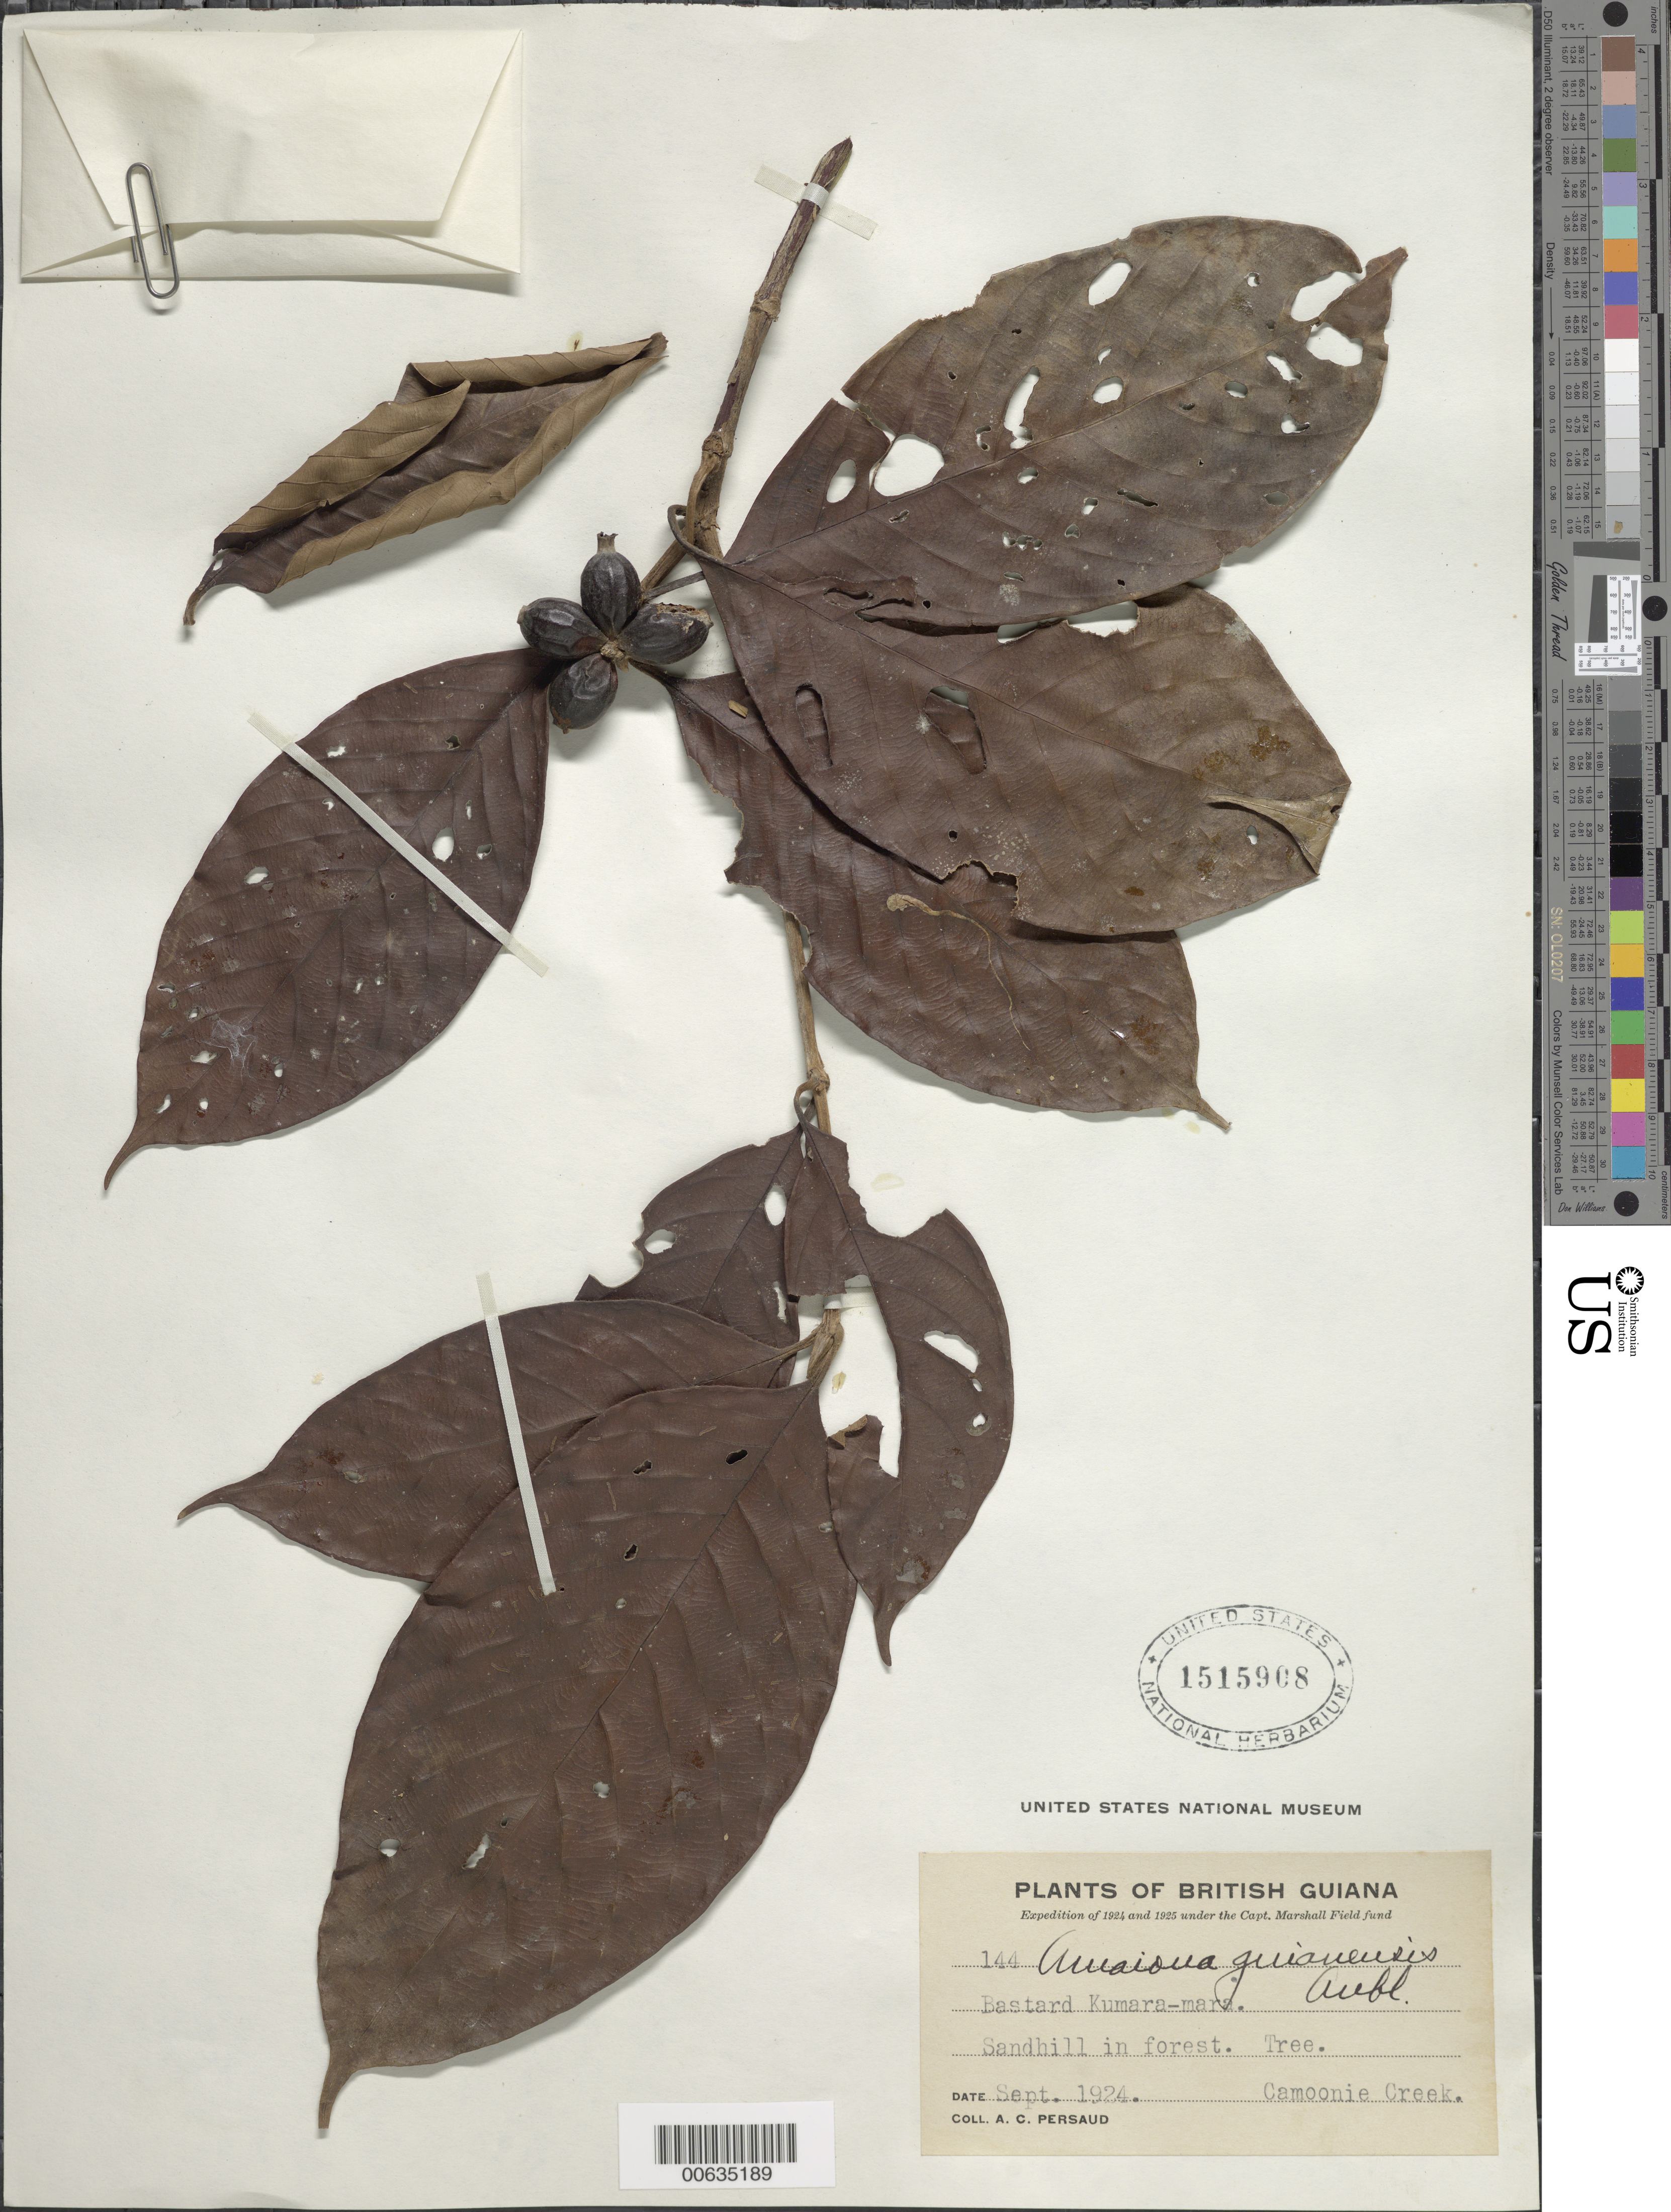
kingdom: Plantae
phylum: Tracheophyta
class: Magnoliopsida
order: Gentianales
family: Rubiaceae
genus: Amaioua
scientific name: Amaioua guianensis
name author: Aubl.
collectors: A. Persaud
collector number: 144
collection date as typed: Sep-24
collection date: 1924-09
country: Guyana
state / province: Essequibo Isl-W. Demerara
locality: Camooni Creek [Kamuni Creek ?]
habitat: Sandhill in forest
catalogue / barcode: US 1515908